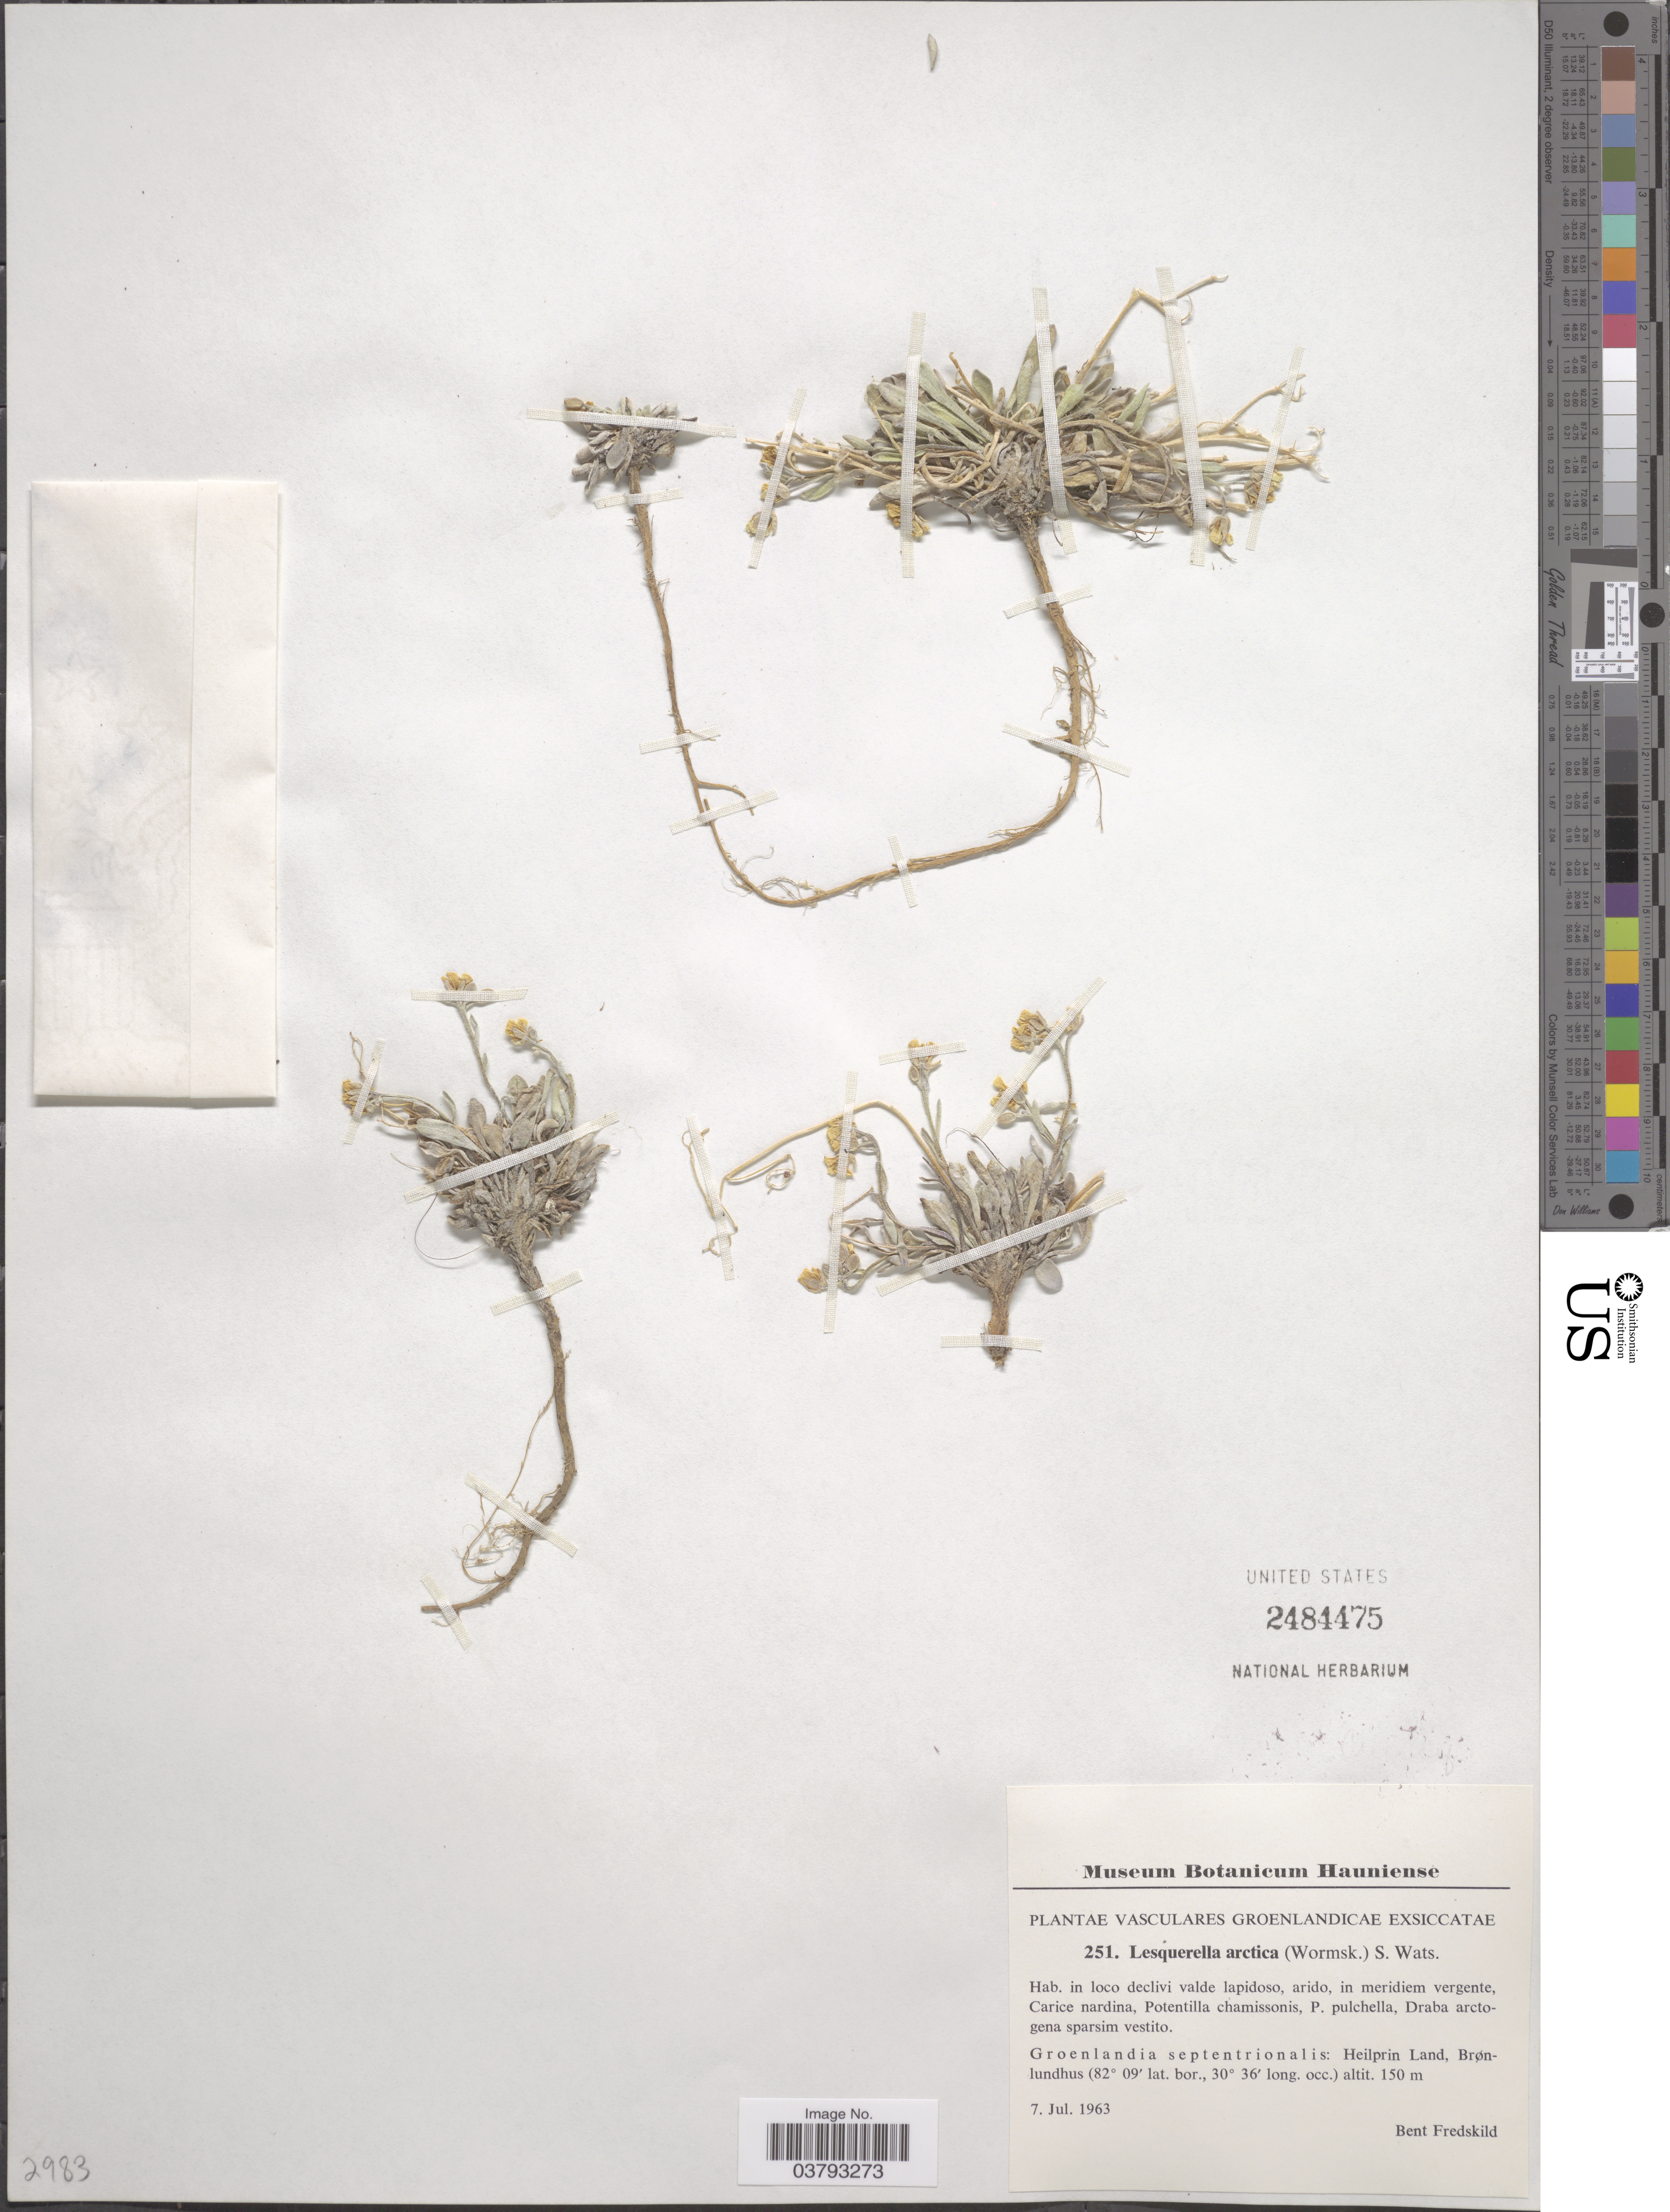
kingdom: Plantae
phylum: Tracheophyta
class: Magnoliopsida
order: Brassicales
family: Brassicaceae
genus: Lesquerella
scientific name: Lesquerella arctica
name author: (Wormsk. ex Hornem.) S. Watson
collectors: B. Fredskild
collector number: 251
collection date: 1963-07-07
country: Greenland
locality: Groenlandia septentrionalis: Heilprin Land, Brønlundhus.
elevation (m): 150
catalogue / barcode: US 2484475